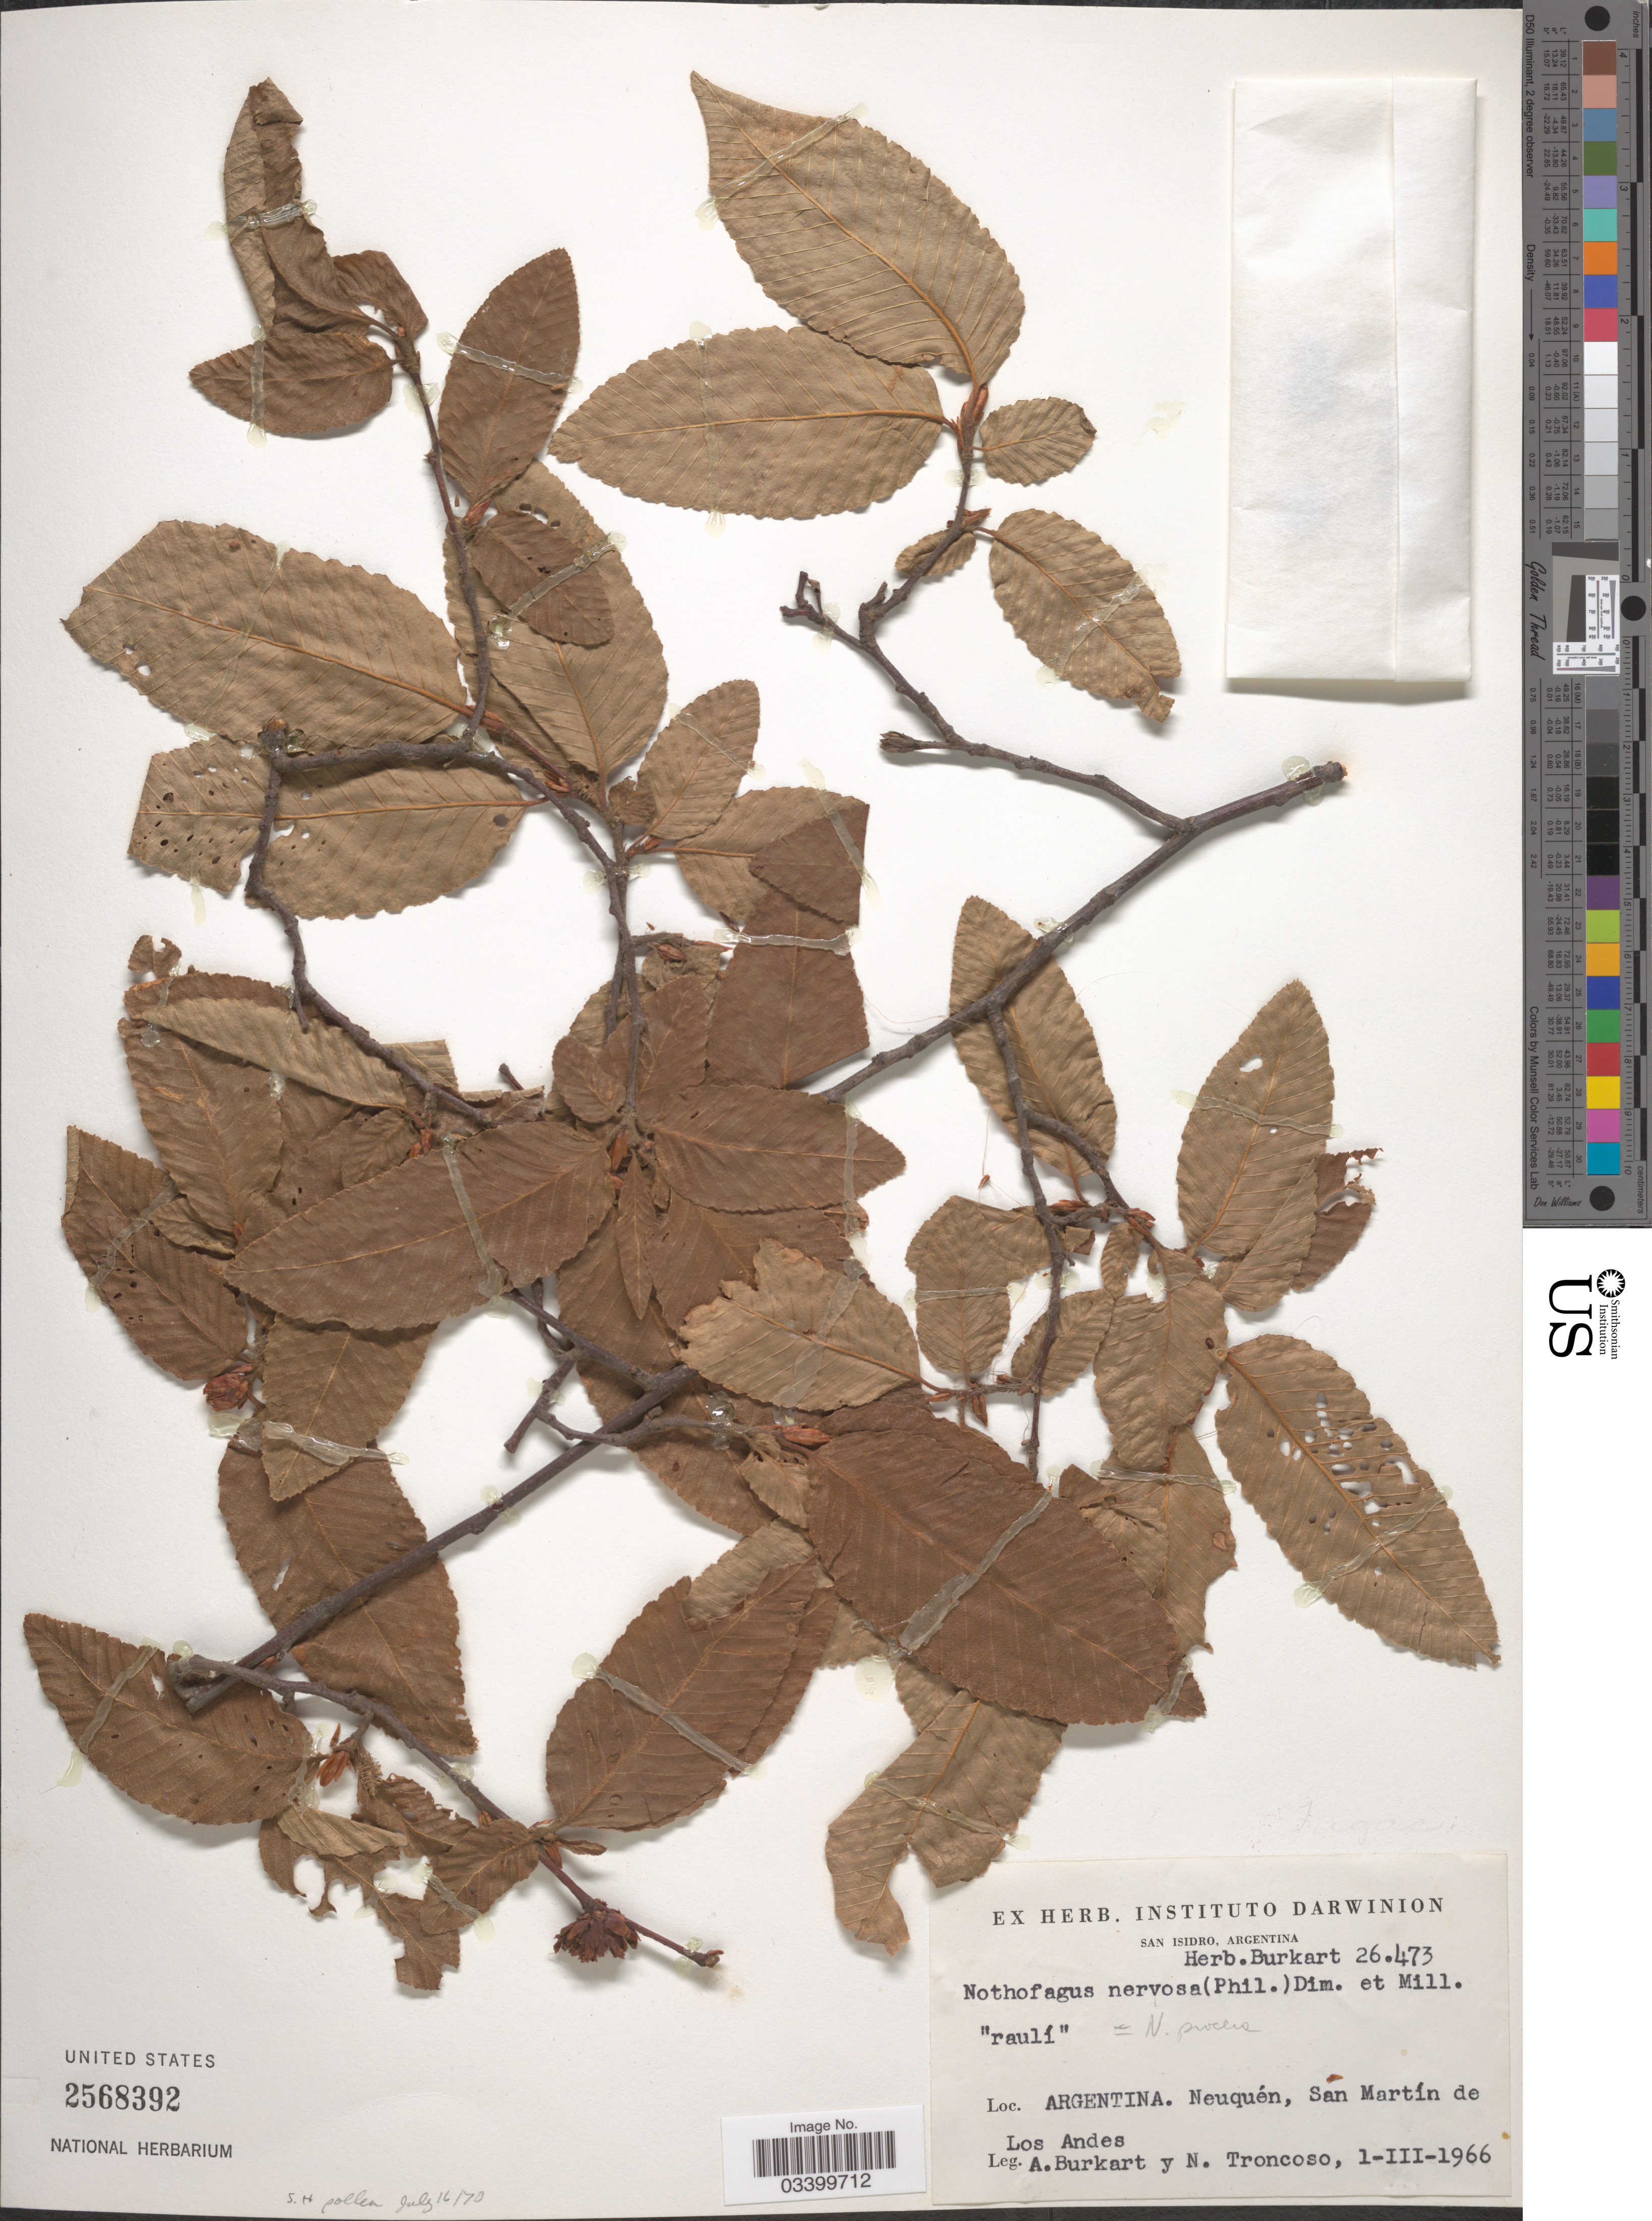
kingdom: Plantae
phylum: Tracheophyta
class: Magnoliopsida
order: Fagales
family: Nothofagaceae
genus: Nothofagus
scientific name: Nothofagus nervosa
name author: (Phil.) Krasser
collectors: A. E. Burkart & N. Troncoso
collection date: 1966-03-01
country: Argentina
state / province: Neuquen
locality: San Martín de Los Andes.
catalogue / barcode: US 2568392